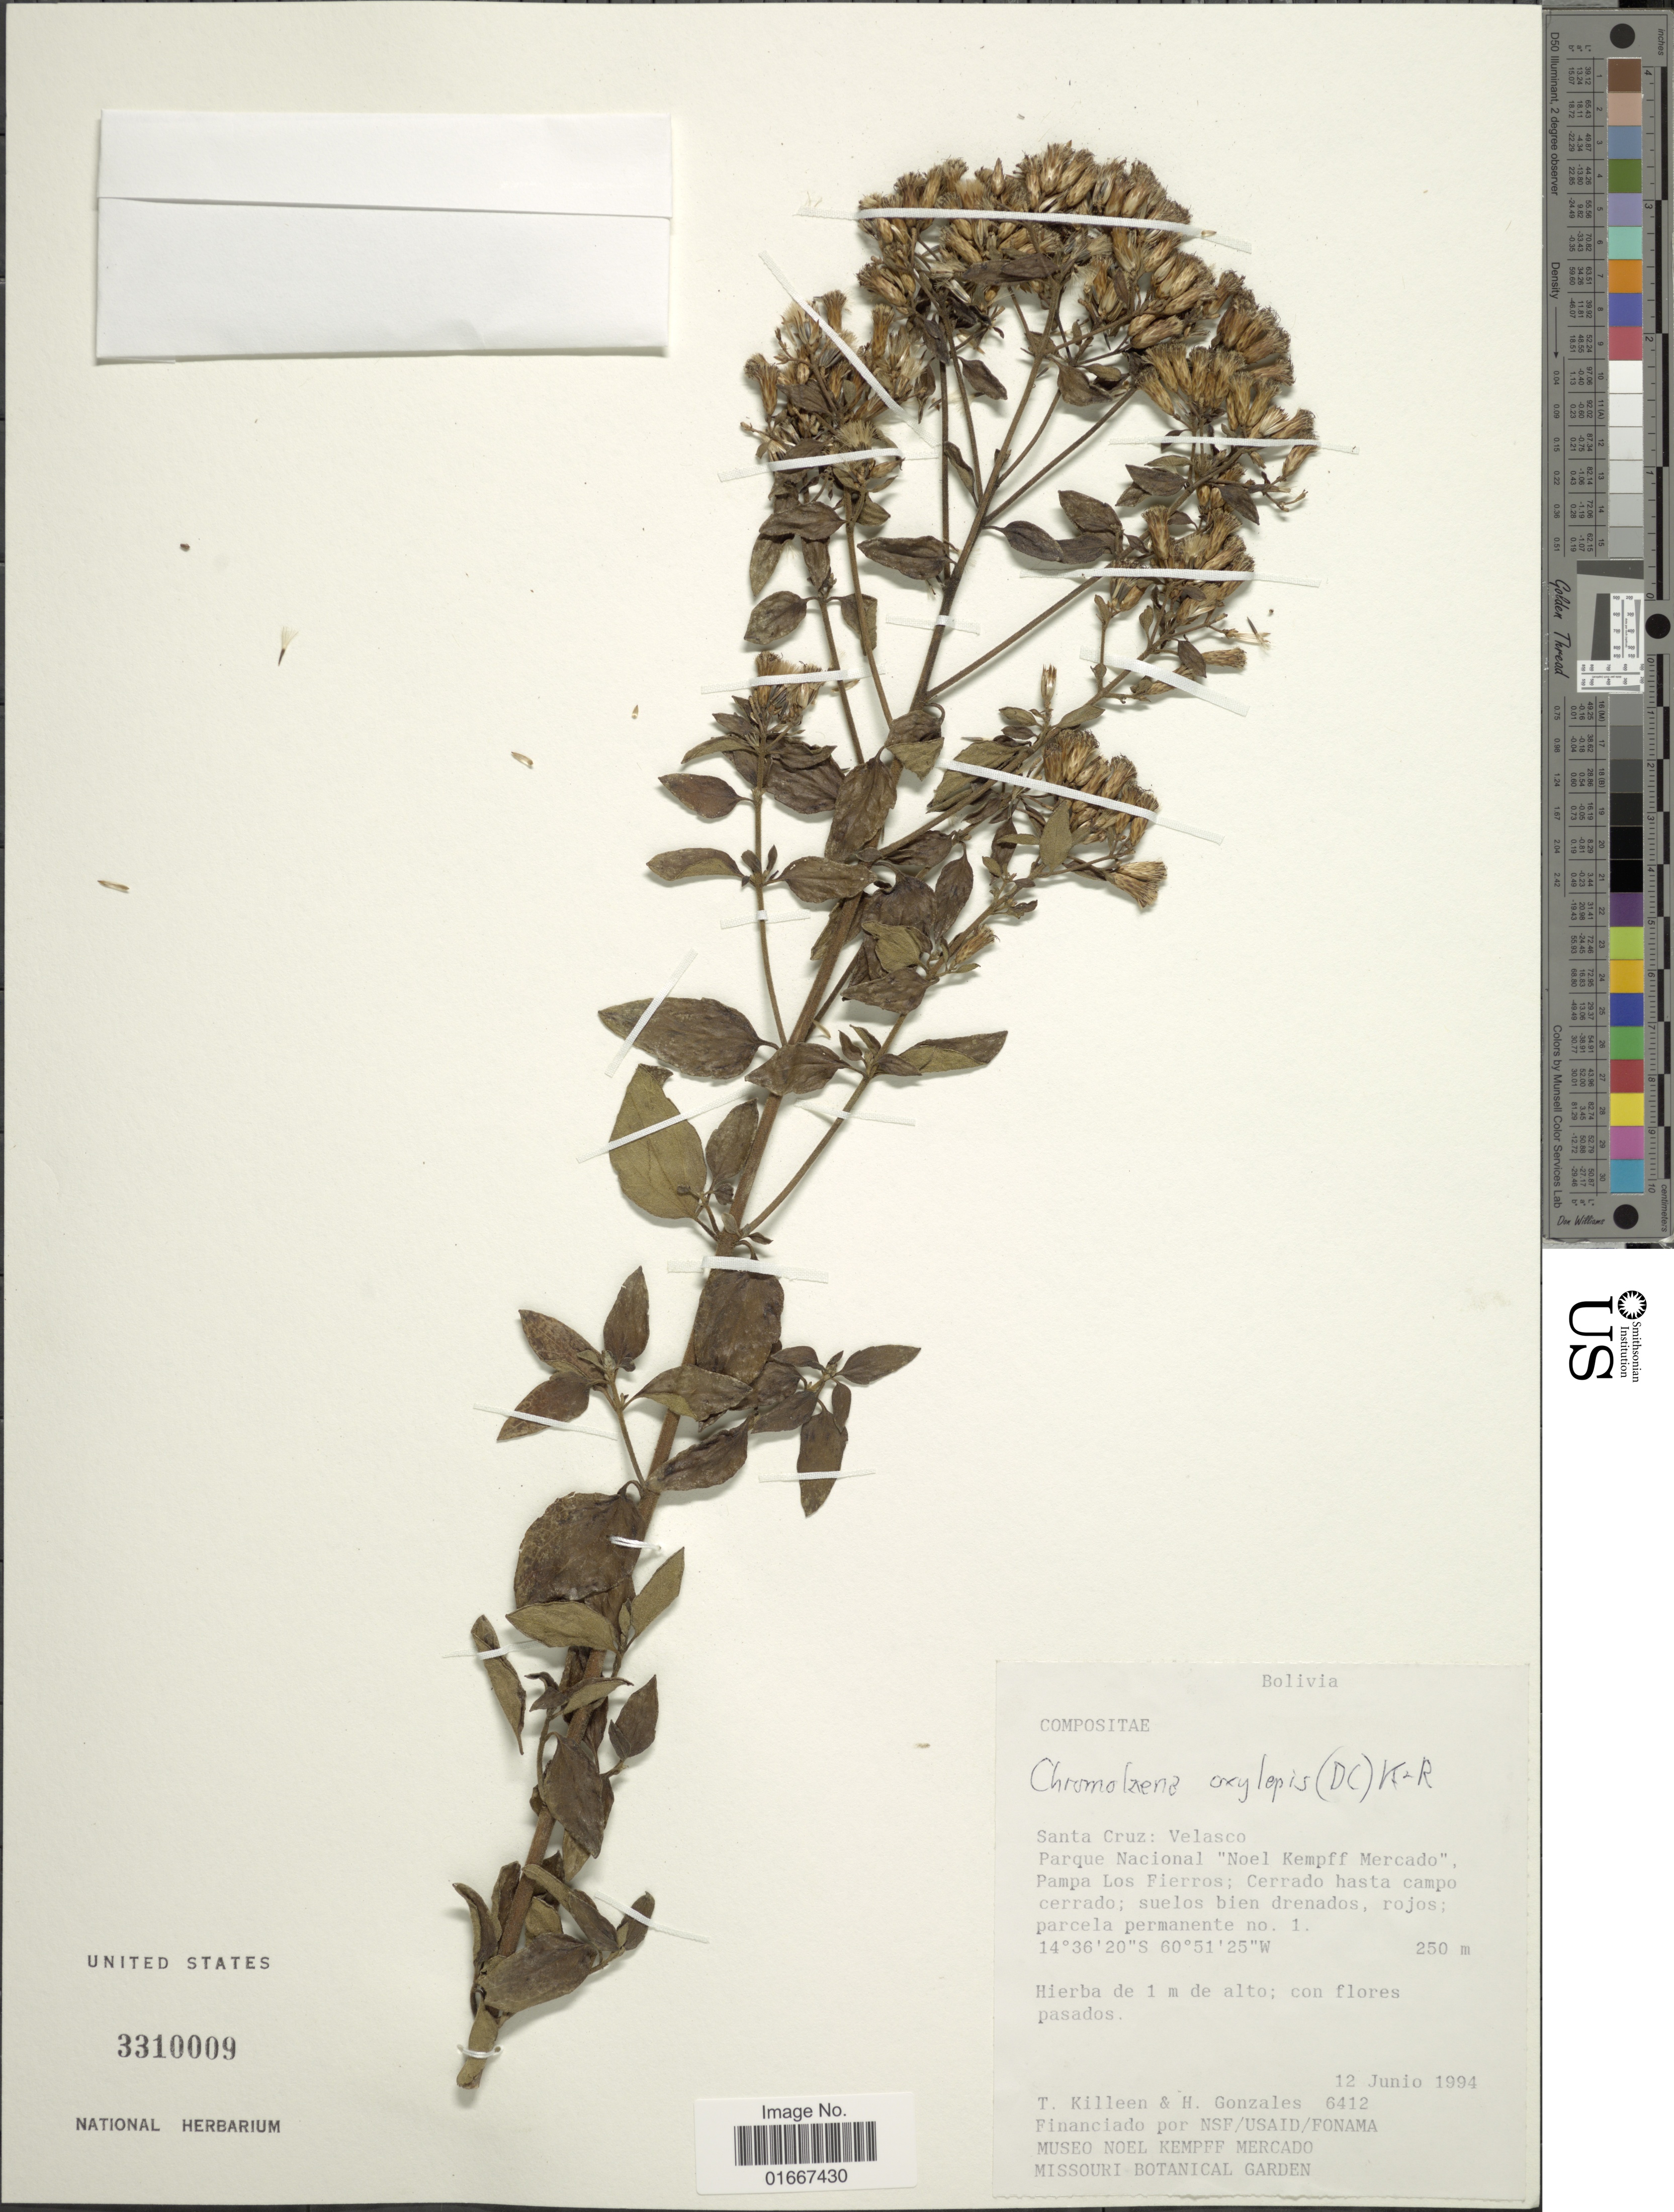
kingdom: Plantae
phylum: Tracheophyta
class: Magnoliopsida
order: Asterales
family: Asteraceae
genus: Chromolaena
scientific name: Chromolaena oxylepis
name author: (DC.) R.M. King & H. Rob.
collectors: T. J. Killeen & H. Gonzales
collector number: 6412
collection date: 1994-06-12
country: Bolivia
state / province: Santa Cruz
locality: Velasco, Parque Nacional "Noel Kempff Mercado", Pampa Los Fierros; Cerrado hasta campo cerrado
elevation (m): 250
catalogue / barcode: US 3310009